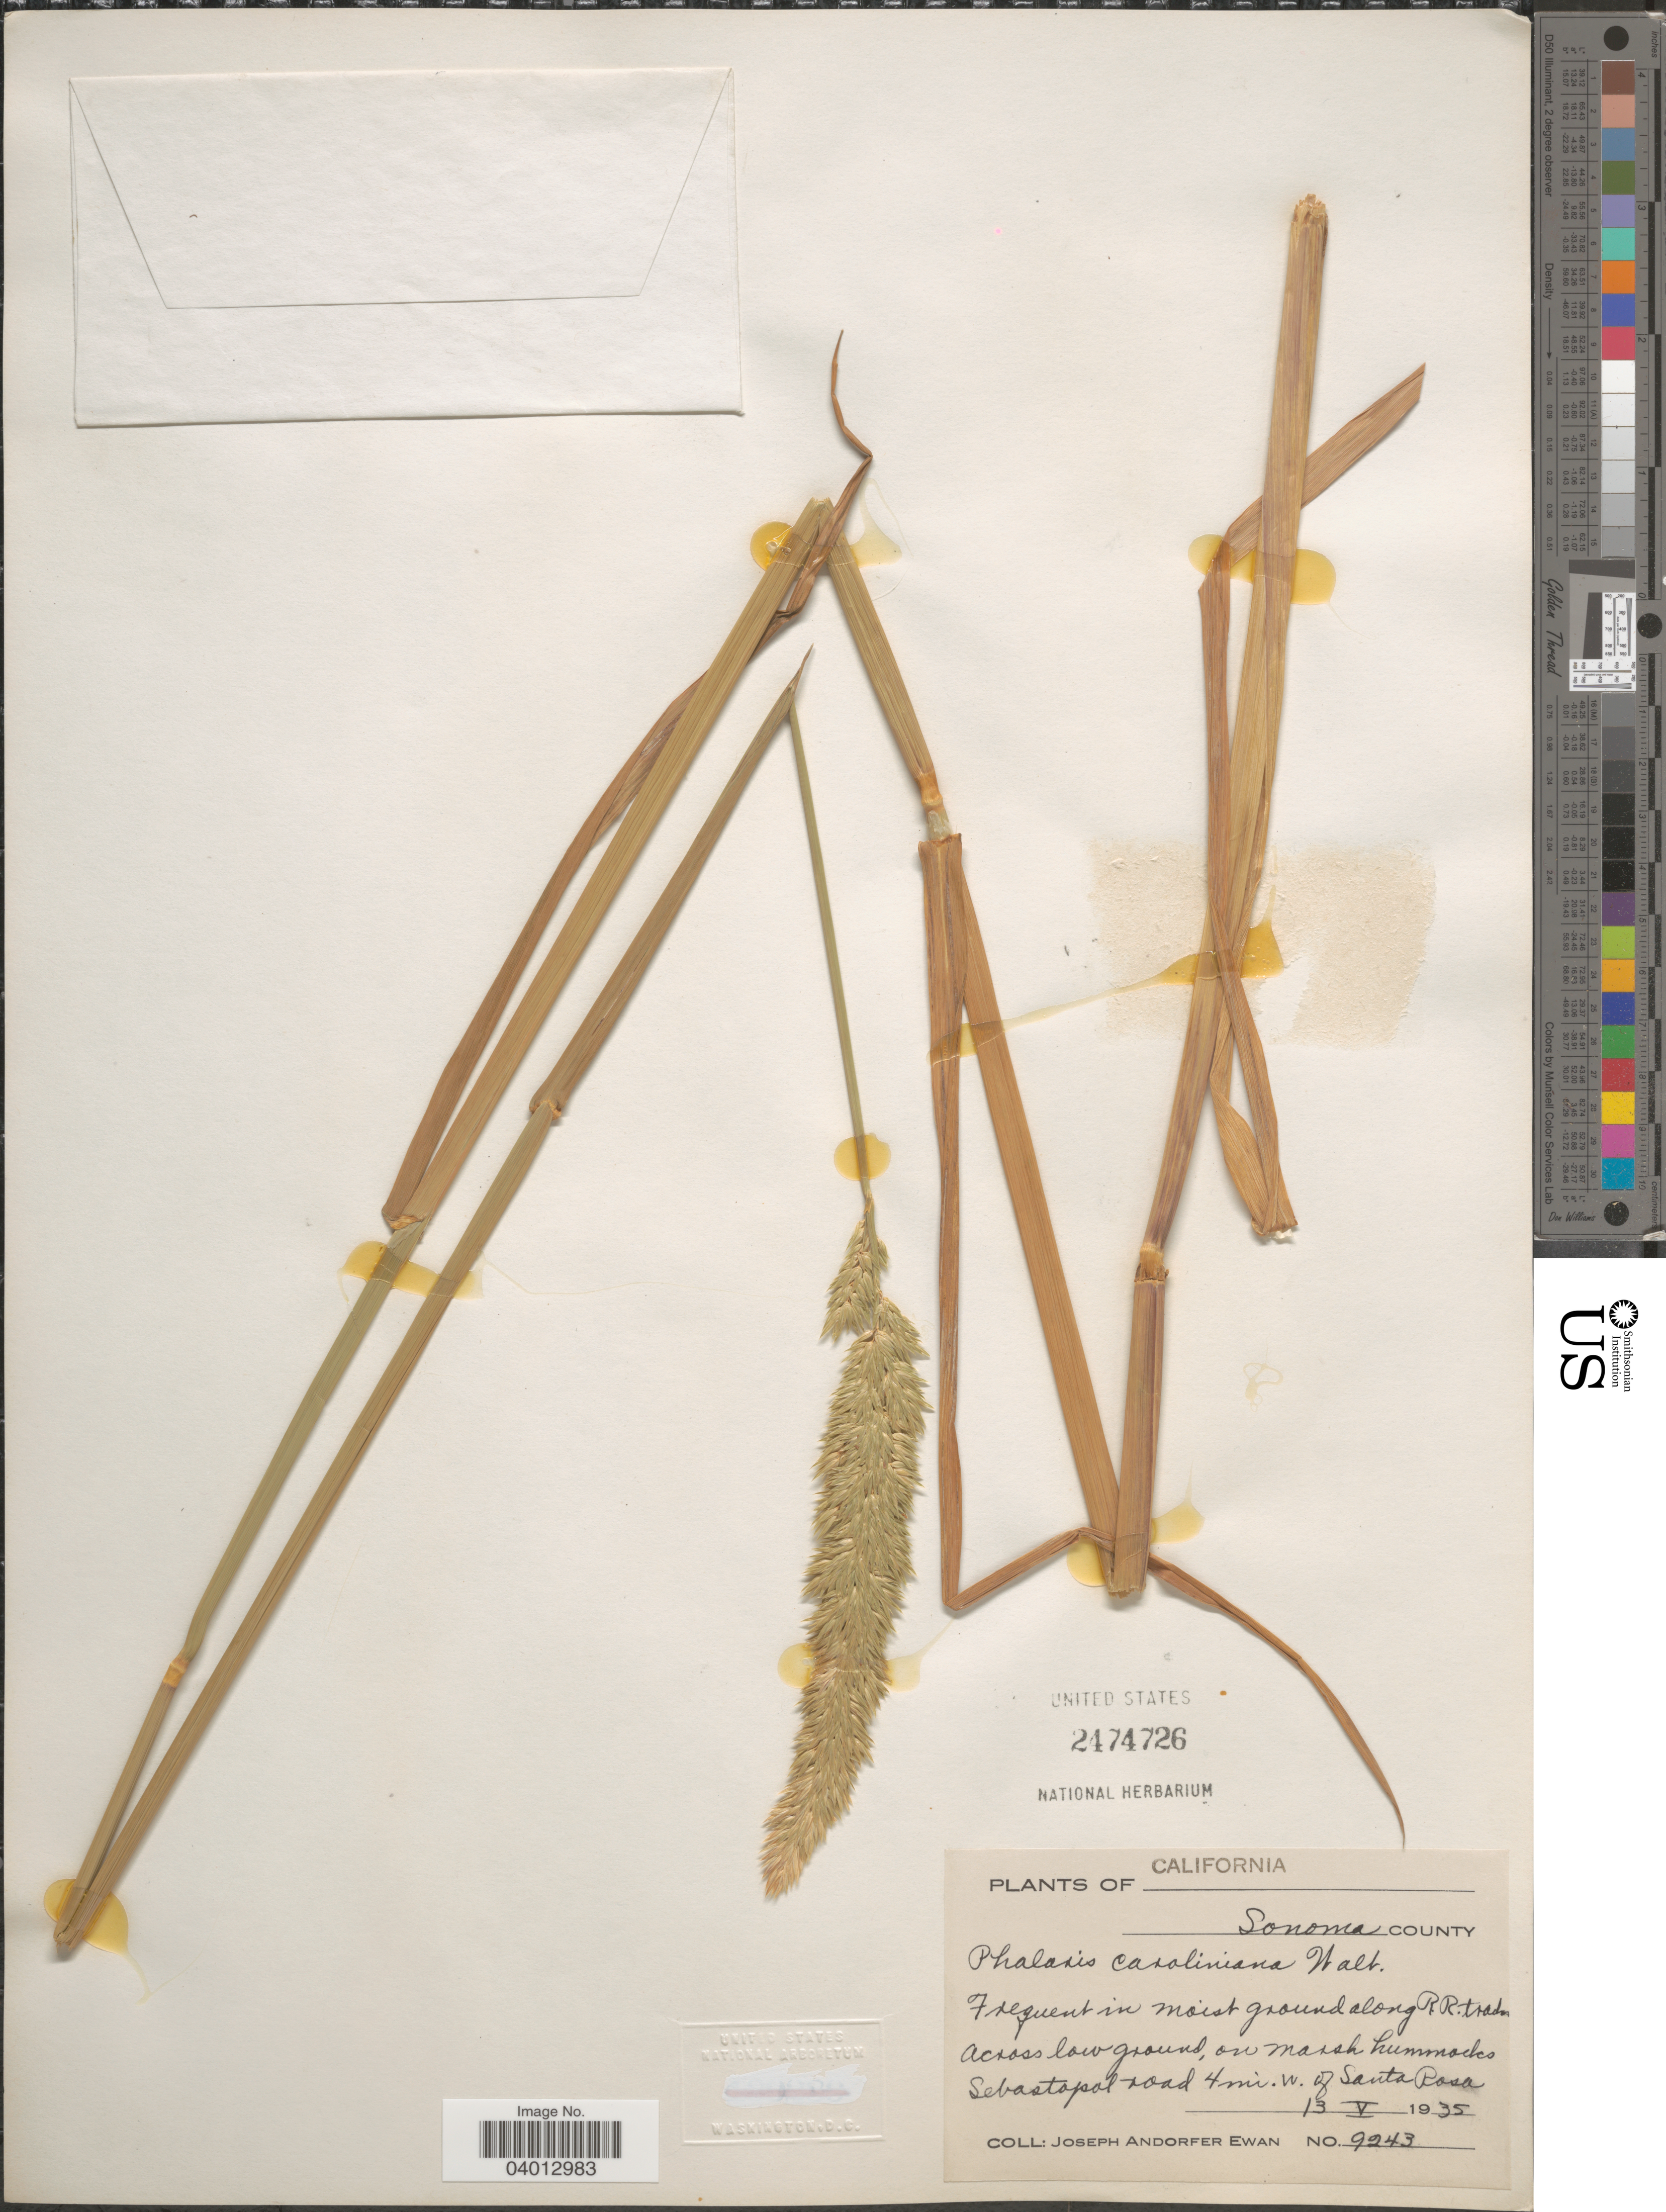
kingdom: Plantae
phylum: Tracheophyta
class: Liliopsida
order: Poales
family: Poaceae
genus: Phalaris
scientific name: Phalaris caroliniana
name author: Walter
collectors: J. A. Ewan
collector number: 9243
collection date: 1935-05-13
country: United States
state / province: California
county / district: Sonoma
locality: Sonoma County. Frequent in moist ground along R. R. tracks across low ground, on marsh hummocks Sebastopol road 4 mi. W. of Santa Rosa.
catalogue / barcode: US 2474726